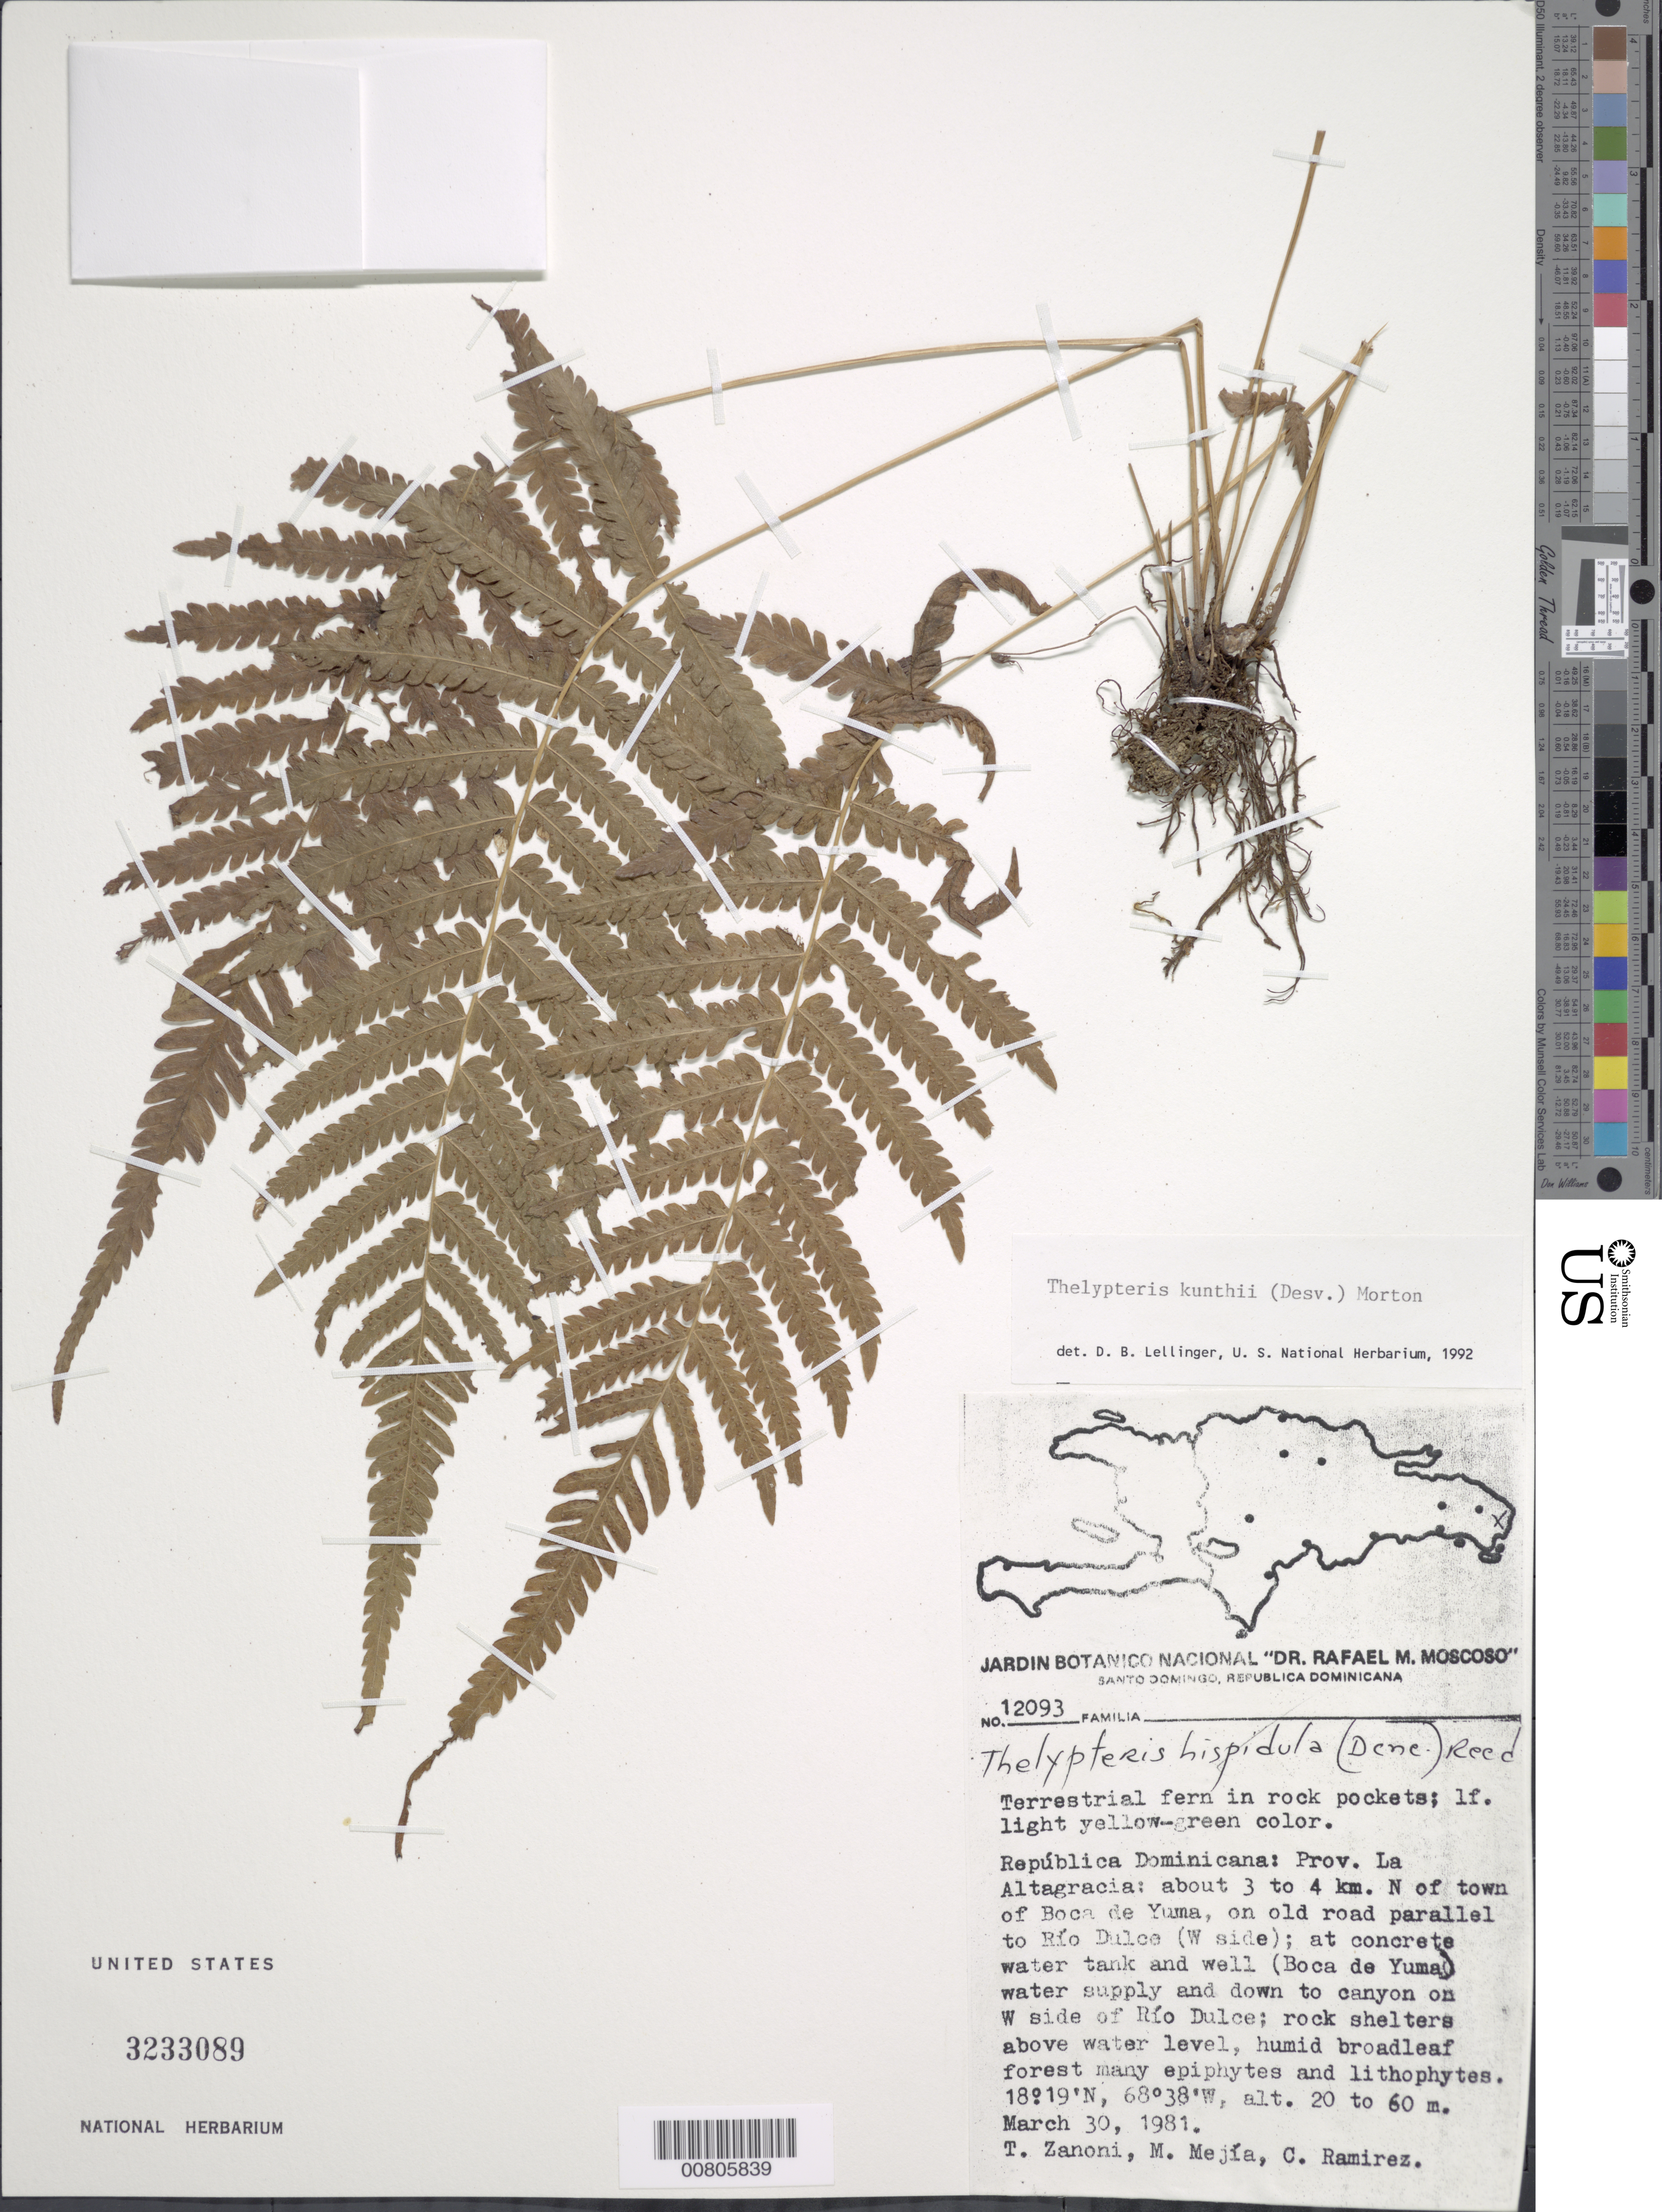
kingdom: Plantae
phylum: Tracheophyta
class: Polypodiopsida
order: Polypodiales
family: Thelypteridaceae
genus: Christella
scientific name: Christella kunthii comb. ined.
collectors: T. A. Zanoni, M. Mejia & C. Ramirez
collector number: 12093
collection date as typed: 30 Mar 1981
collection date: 1981-03-30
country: Dominican Republic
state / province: La Altagracia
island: Hispaniola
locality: Boca de Yuma, 3-4 km N of, road along Río Dulce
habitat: Rock shelters above water level, humid broadleaf forest, many epiphytes and lithophytes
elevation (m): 20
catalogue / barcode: US 2333089